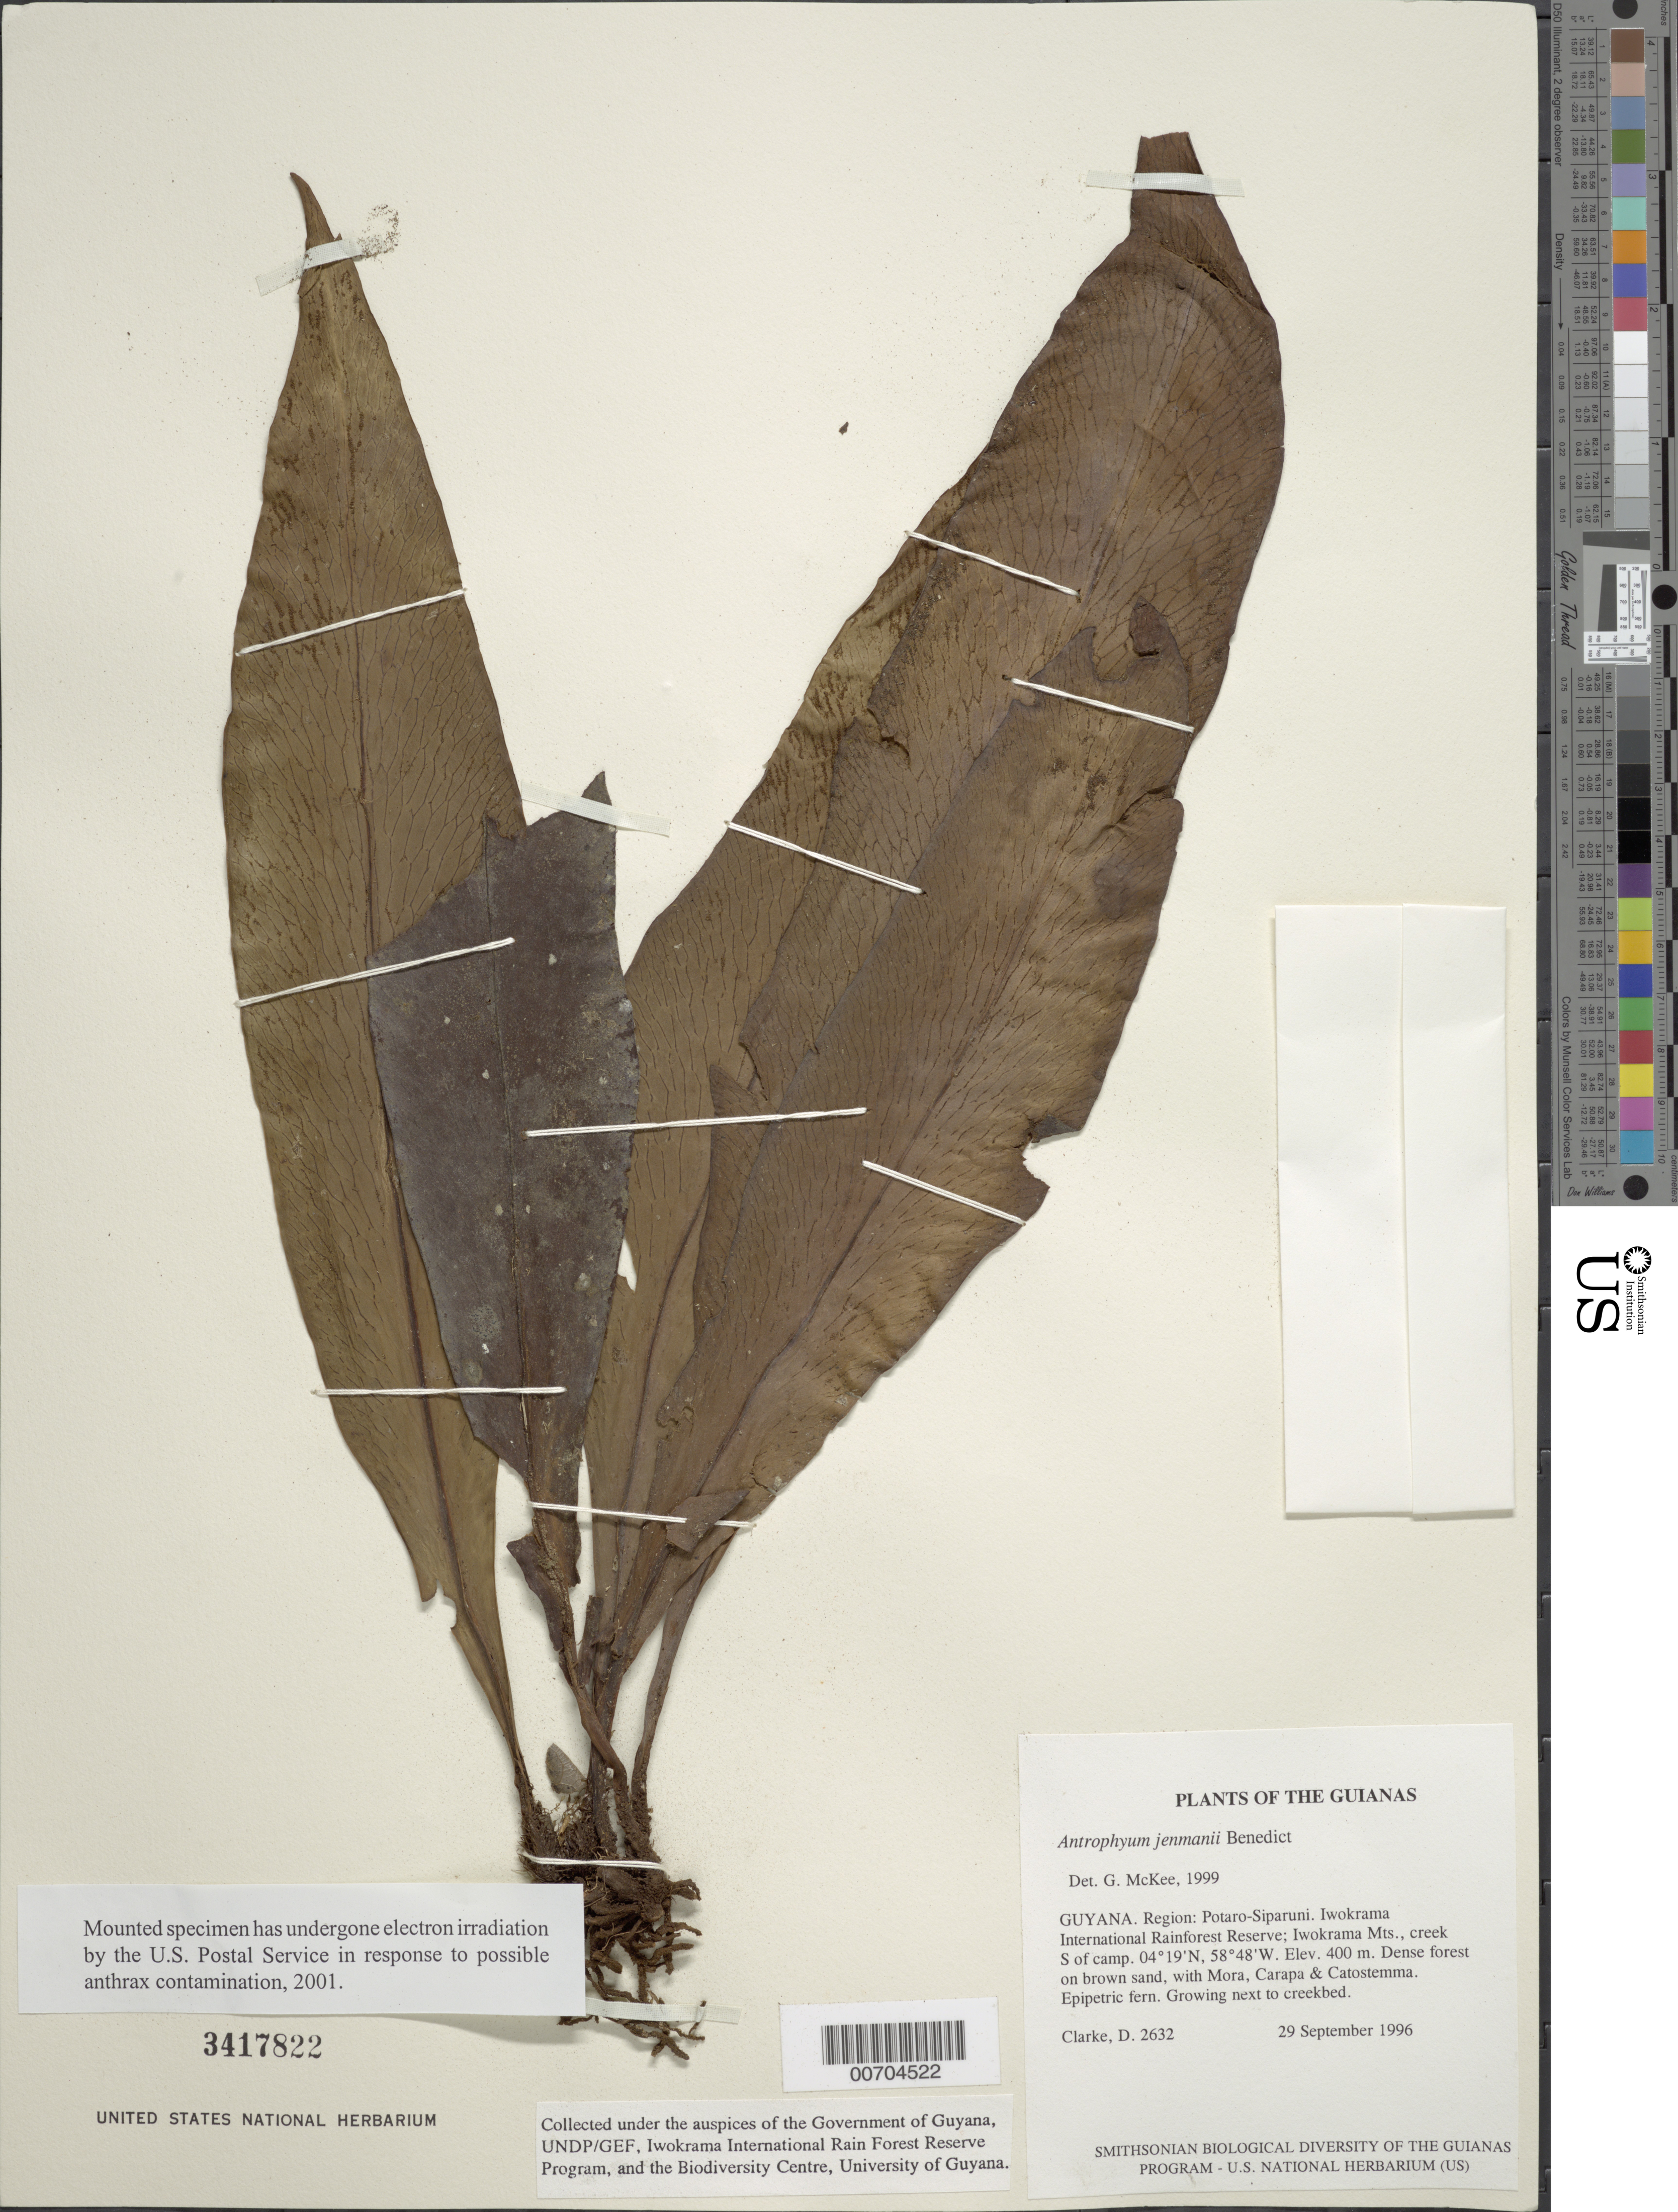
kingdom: Plantae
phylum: Tracheophyta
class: Polypodiopsida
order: Polypodiales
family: Pteridaceae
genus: Polytaenium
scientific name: Polytaenium jenmanii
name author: (Benedict) Benedict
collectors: H. D. Clarke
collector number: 2632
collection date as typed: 29 September 1996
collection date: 1996-09-29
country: Guyana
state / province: Potaro-Siparuni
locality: Iwokrama International Rainforest Reserve; Iwokrama Mts., creek S of camp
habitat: Dense forest on brown sand, with Mora, Carapa & Catostemma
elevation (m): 400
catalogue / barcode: US 3417822